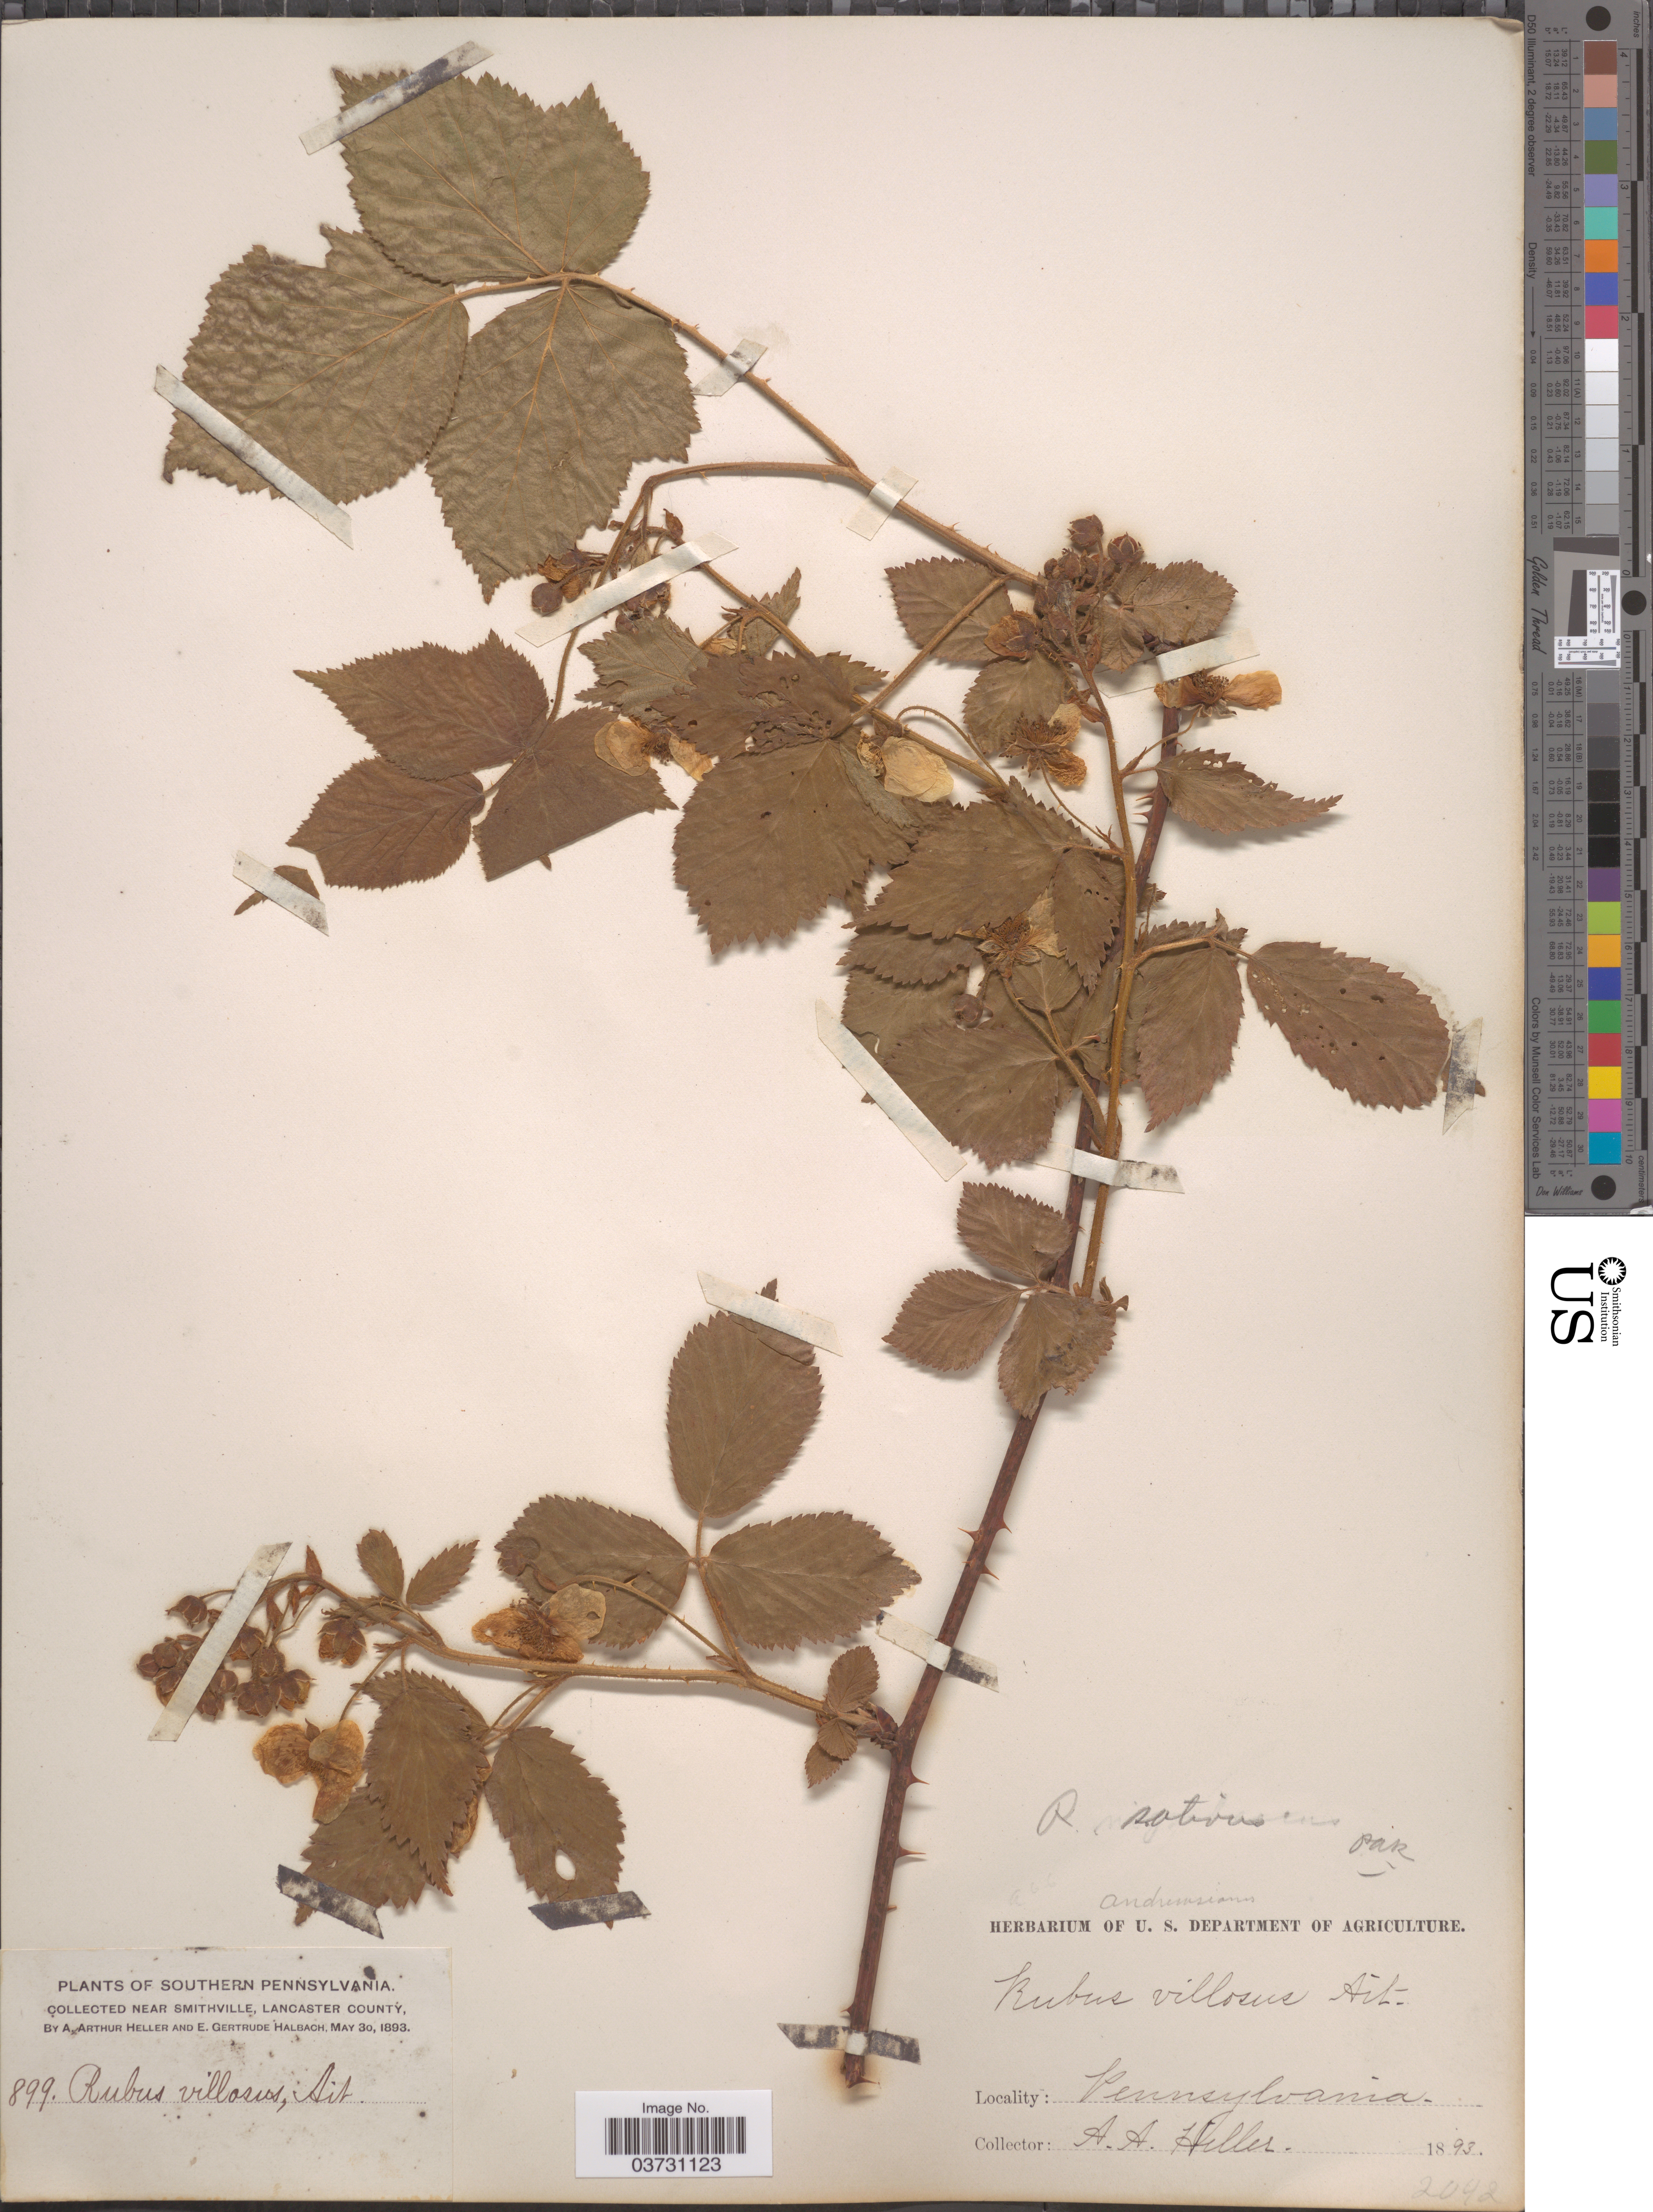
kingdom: Plantae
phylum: Tracheophyta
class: Magnoliopsida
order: Rosales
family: Rosaceae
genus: Rubus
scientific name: Rubus sativus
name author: (Bailey) Brainerd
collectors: A. A. Heller & E. G. Halbach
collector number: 866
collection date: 1893-05-30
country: United States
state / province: Pennsylvania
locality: Southern Pennsylvania. Near Smithville, Lancaster County.